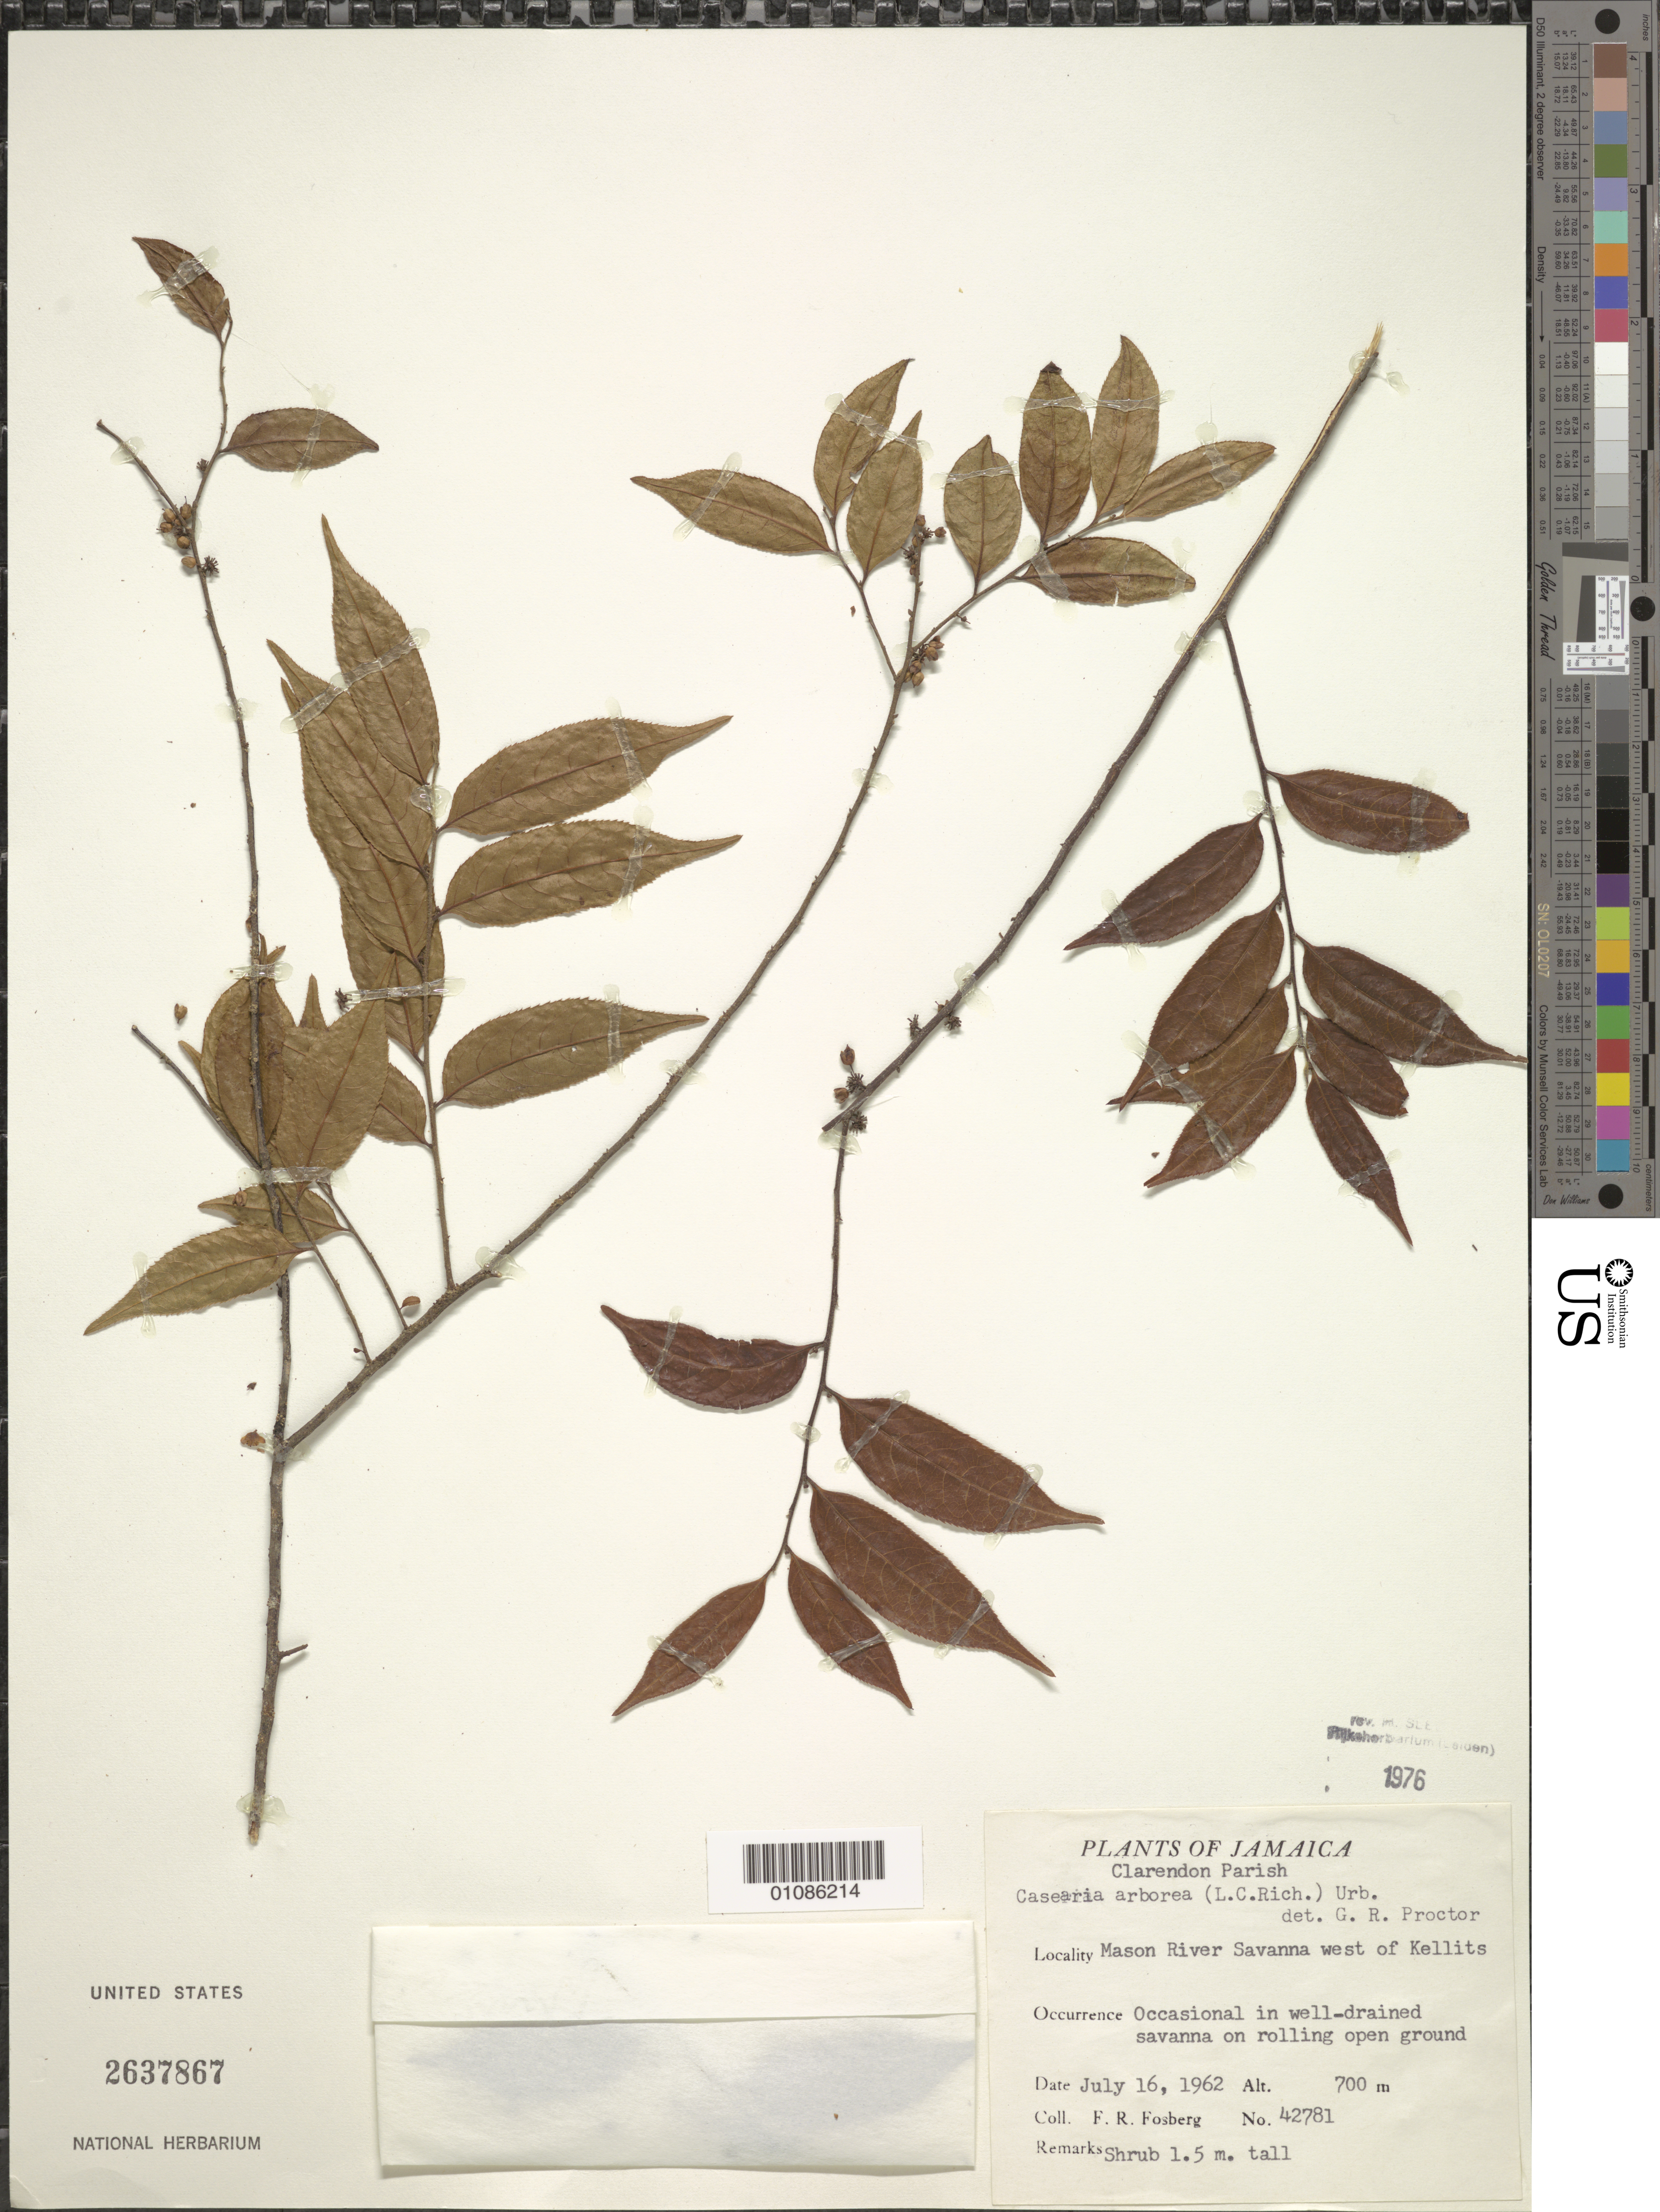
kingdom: Plantae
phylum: Tracheophyta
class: Magnoliopsida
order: Malpighiales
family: Salicaceae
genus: Casearia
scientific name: Casearia arborea subsp. arborea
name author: (Rich.) Urb.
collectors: F. R. Fosberg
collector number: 42781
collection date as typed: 16 Jul 1962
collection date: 1962-07-16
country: Jamaica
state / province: Clarendon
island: Jamaica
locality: Mason river savanna W of Kellits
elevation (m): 700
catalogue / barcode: US 2637867